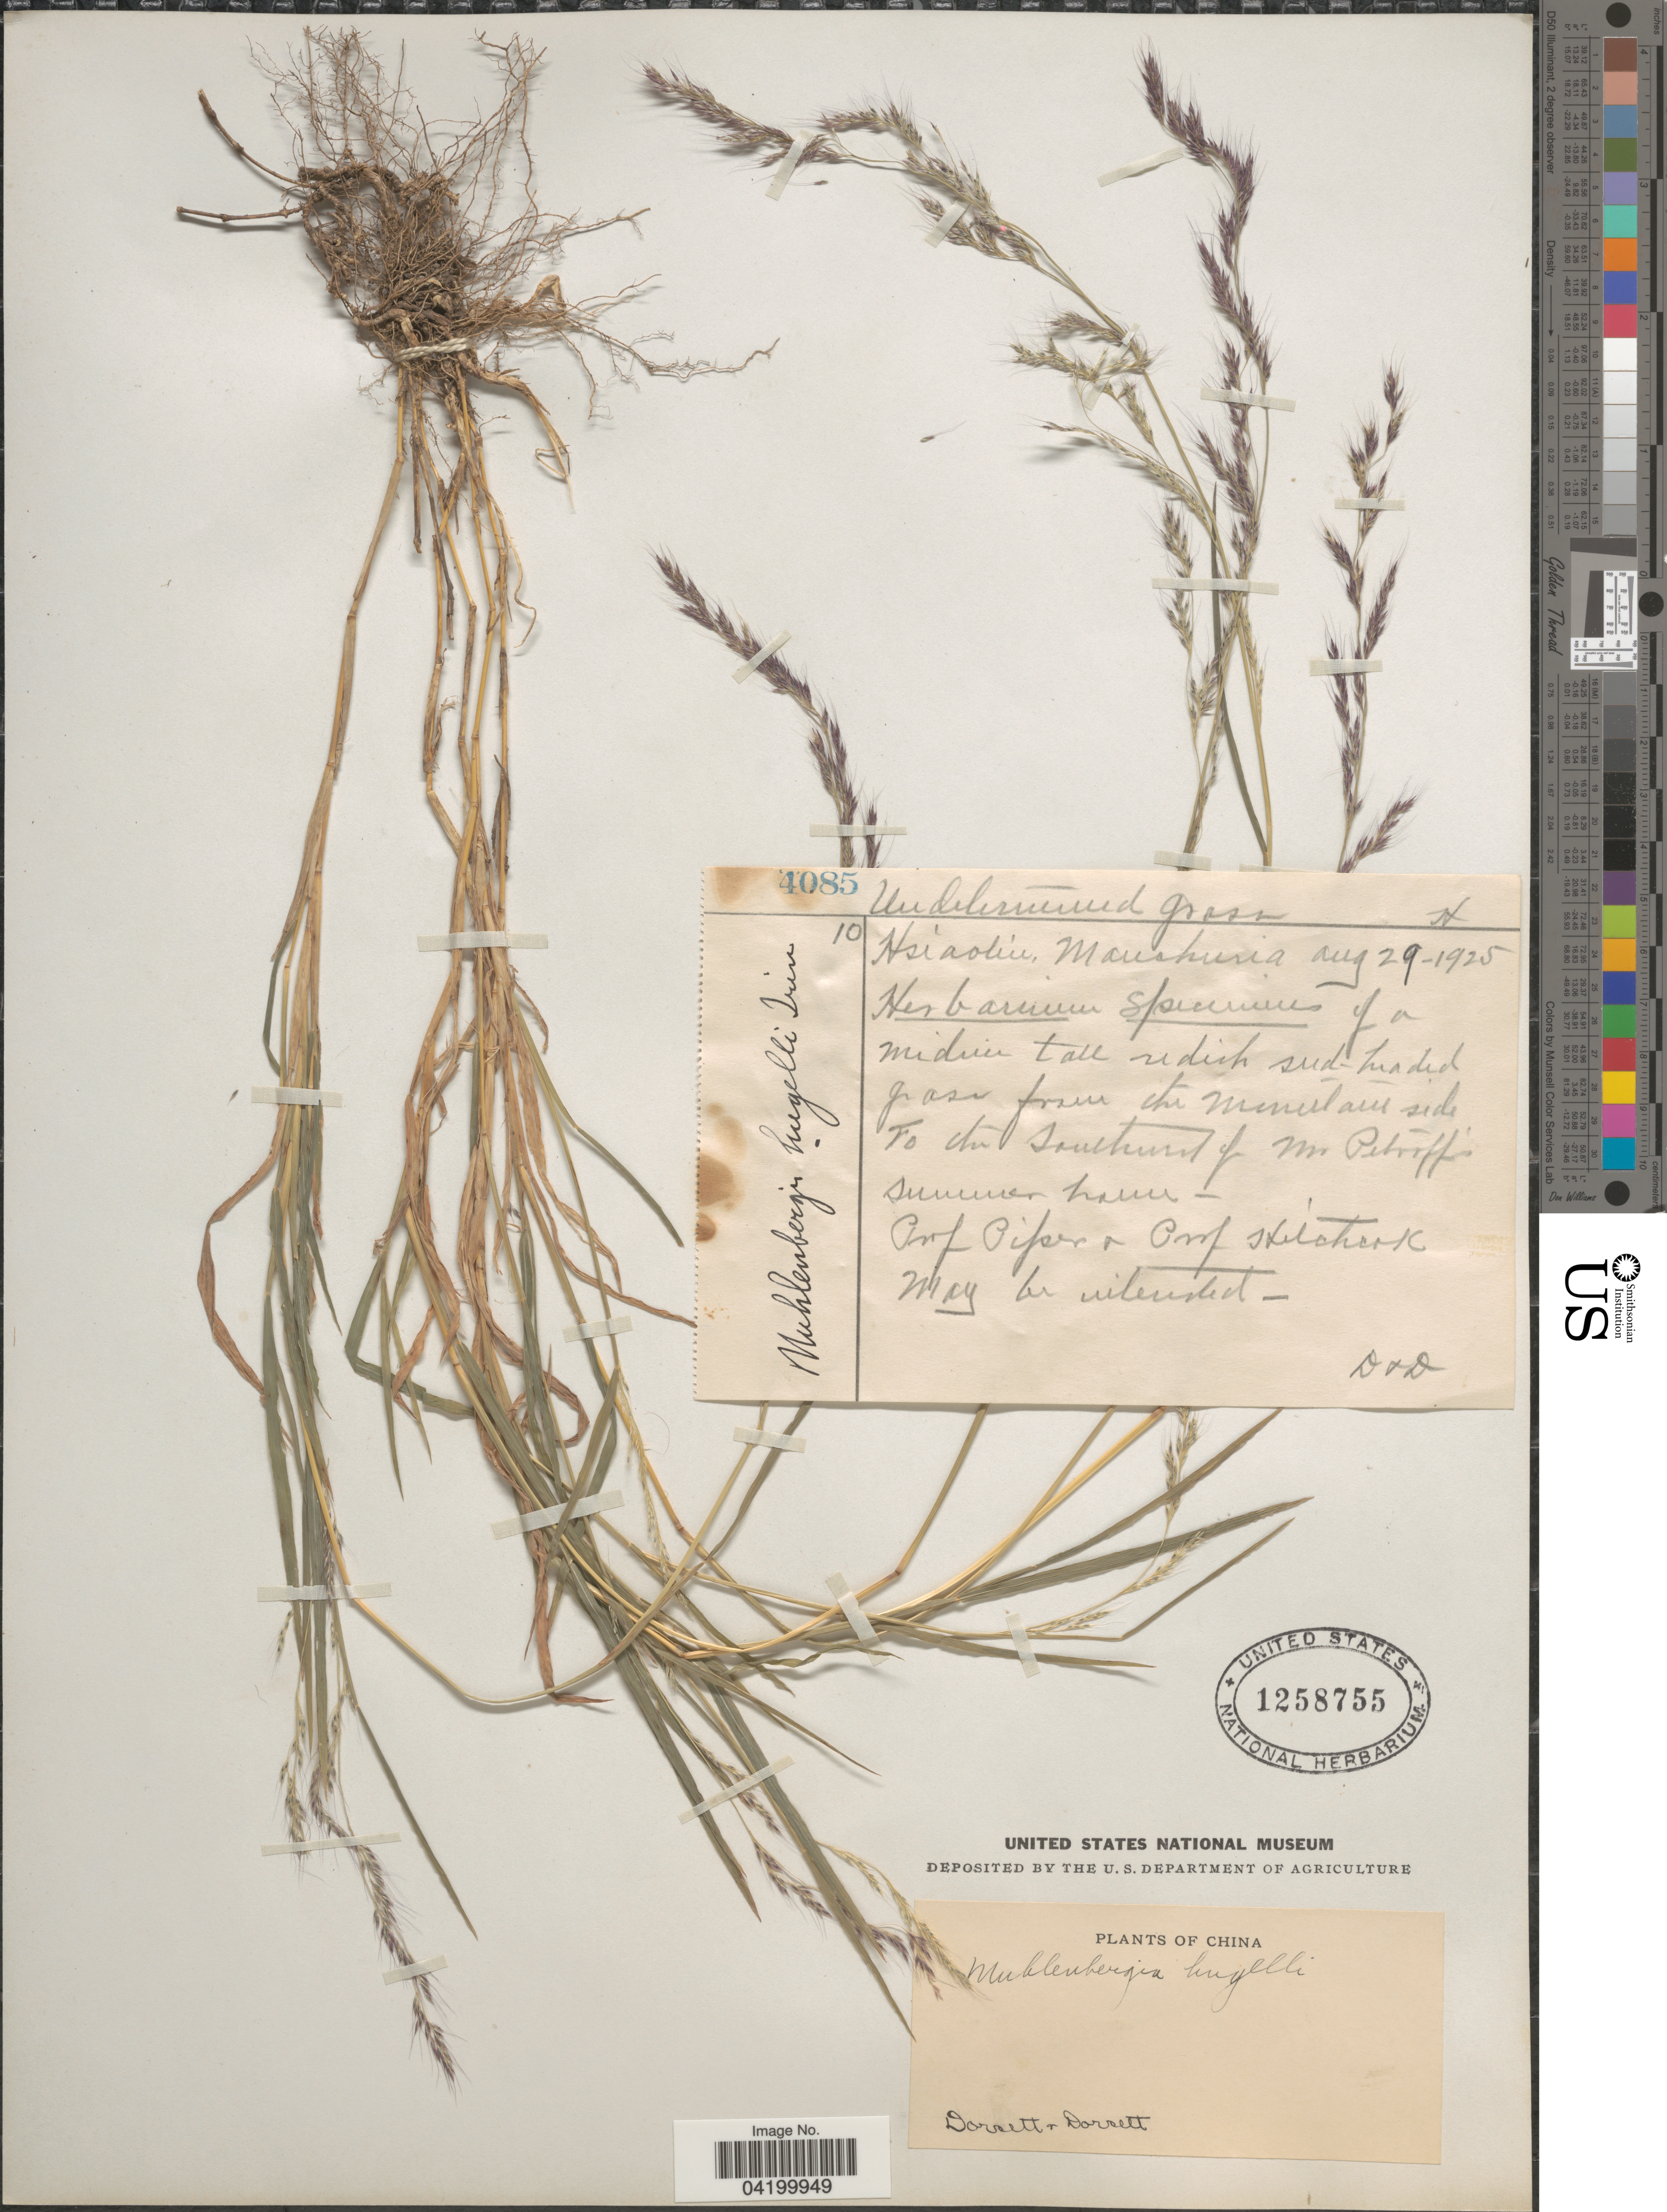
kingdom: Plantae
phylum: Tracheophyta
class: Liliopsida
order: Poales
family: Poaceae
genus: Muhlenbergia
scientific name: Muhlenbergia huegelii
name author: Trin.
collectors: -- Dorsett & -- Dorsett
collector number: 4085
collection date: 1925-08-29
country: China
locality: Hsiaolin, Manchuria.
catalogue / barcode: US 1258755